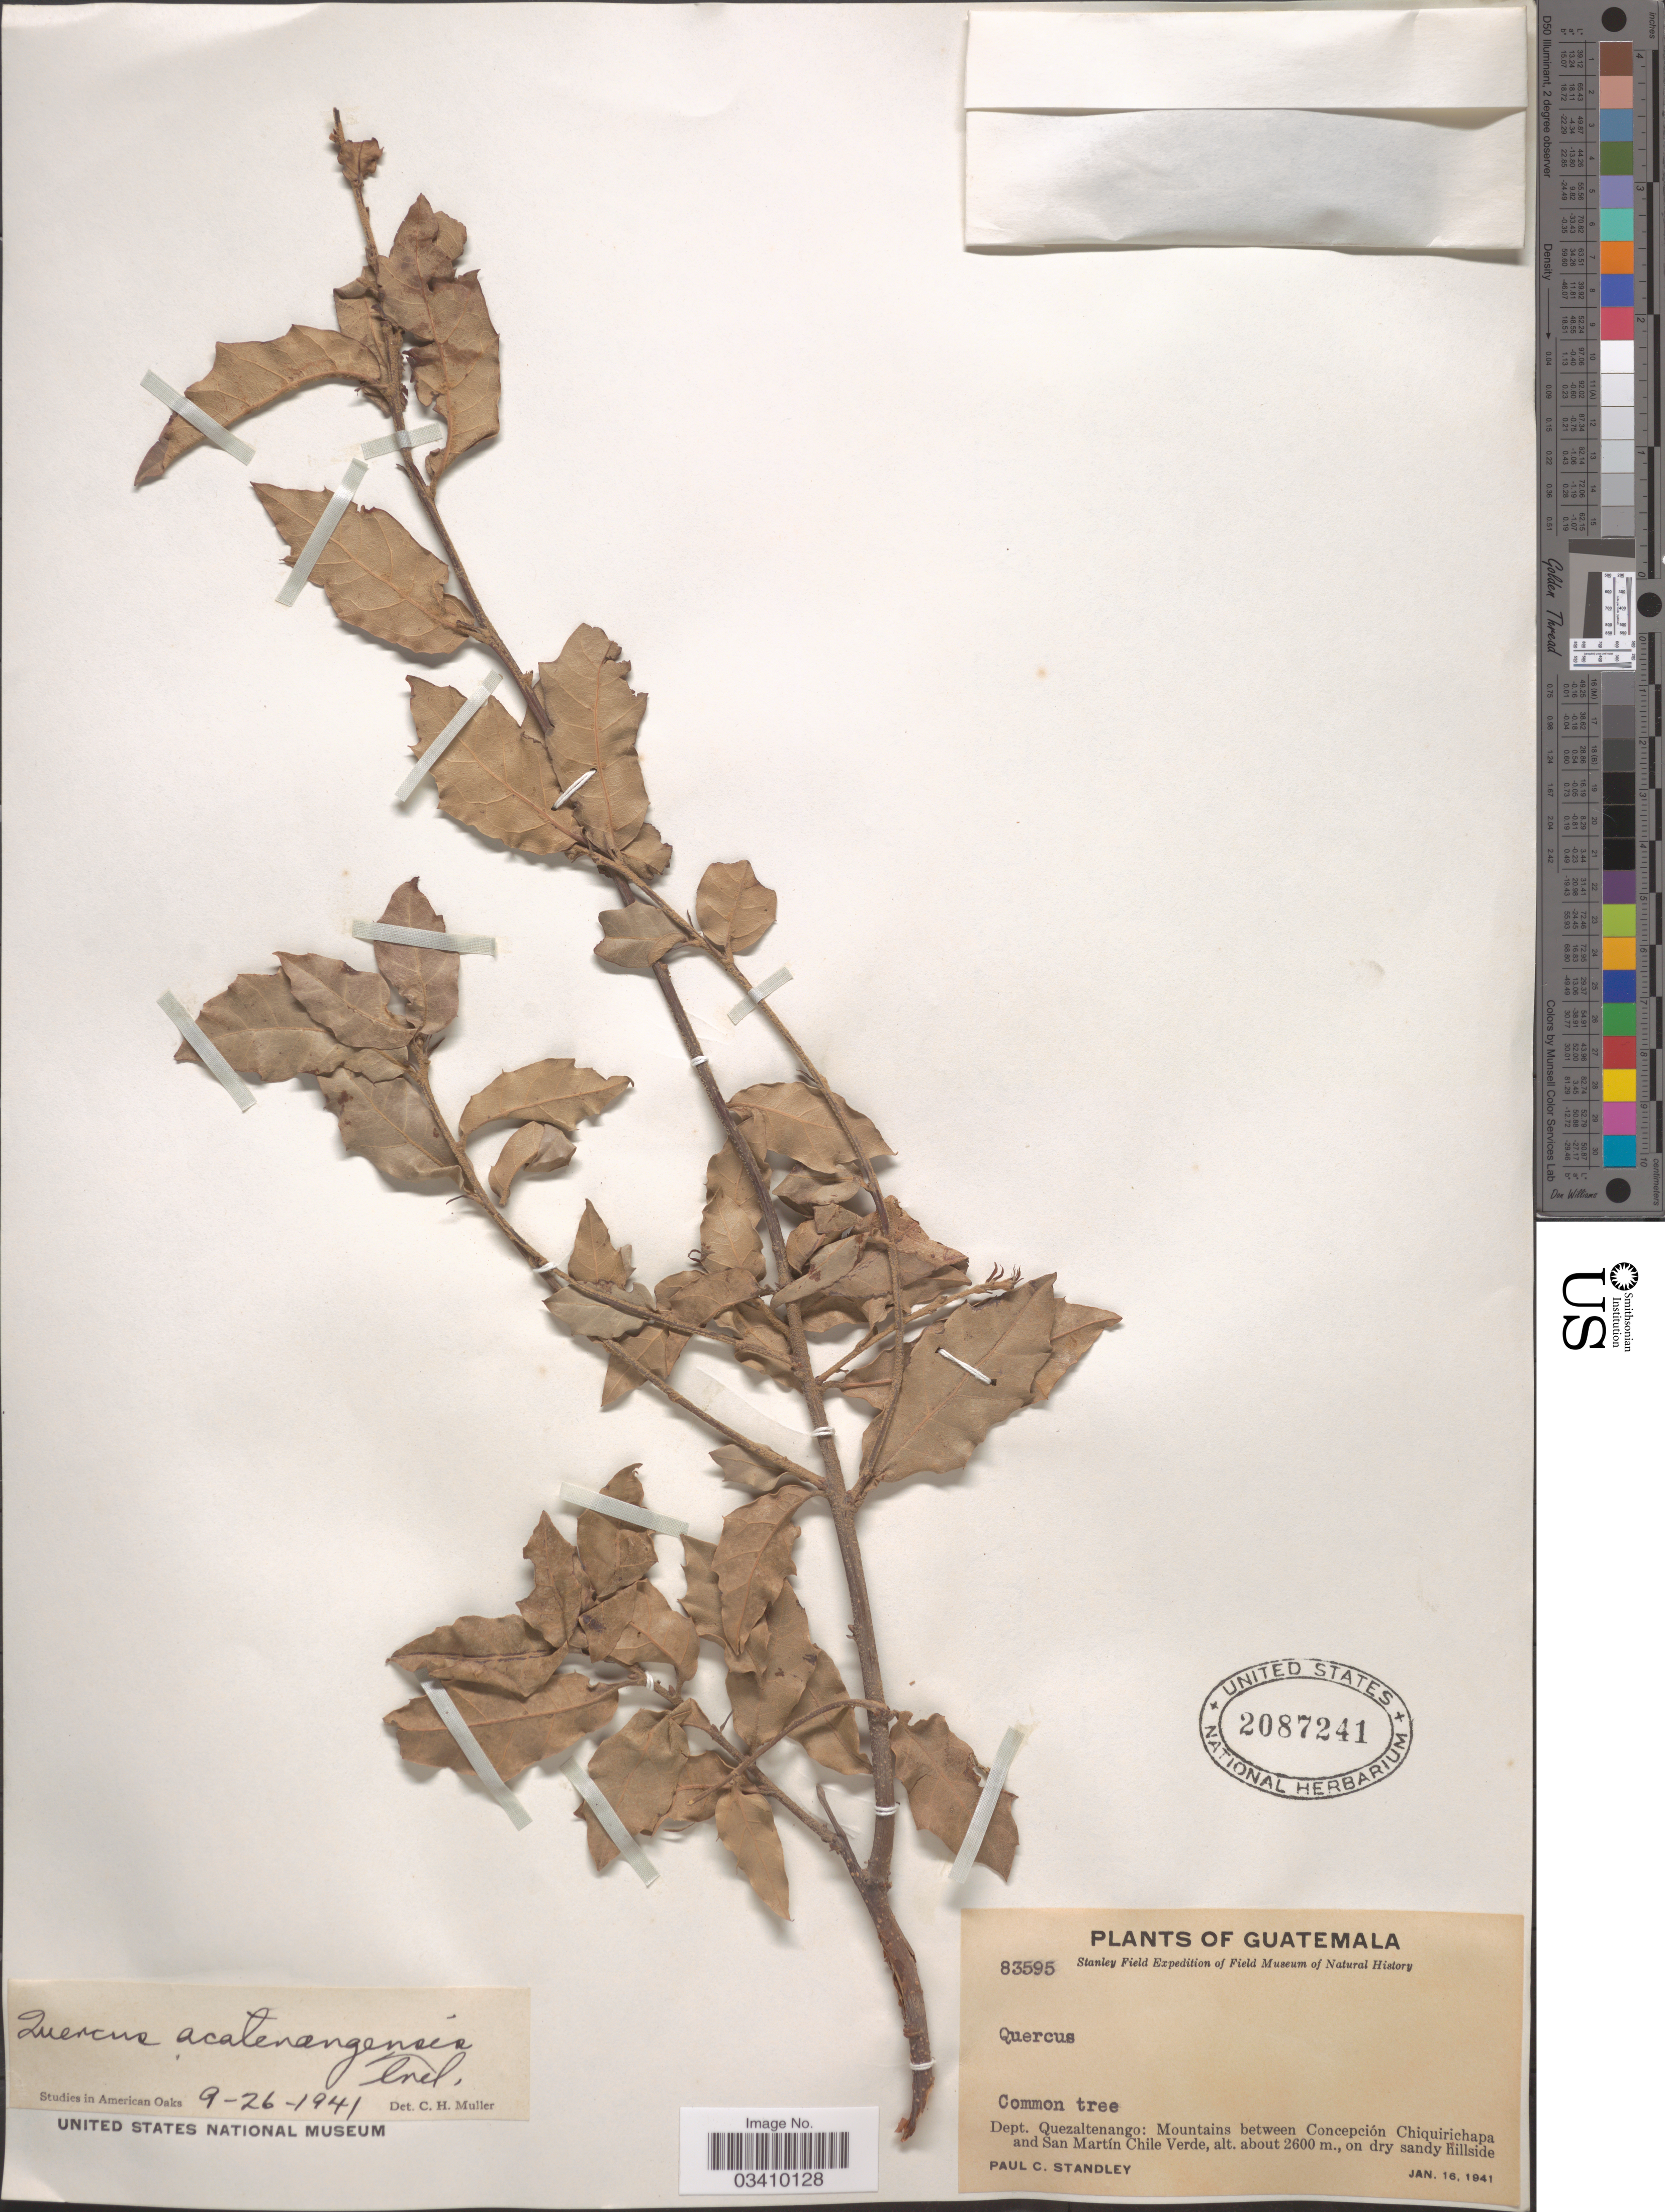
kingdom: Plantae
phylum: Tracheophyta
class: Magnoliopsida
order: Fagales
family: Fagaceae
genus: Quercus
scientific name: Quercus acatenangensis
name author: Trel.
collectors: P. C. Standley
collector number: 83595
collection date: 1941-01-16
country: Guatemala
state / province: Quetzaltenango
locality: Dept. Quezaltenango: Mountains between Concepción Chiquirichapa and San Martín Chile Verde.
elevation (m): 2600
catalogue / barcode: US 2087241